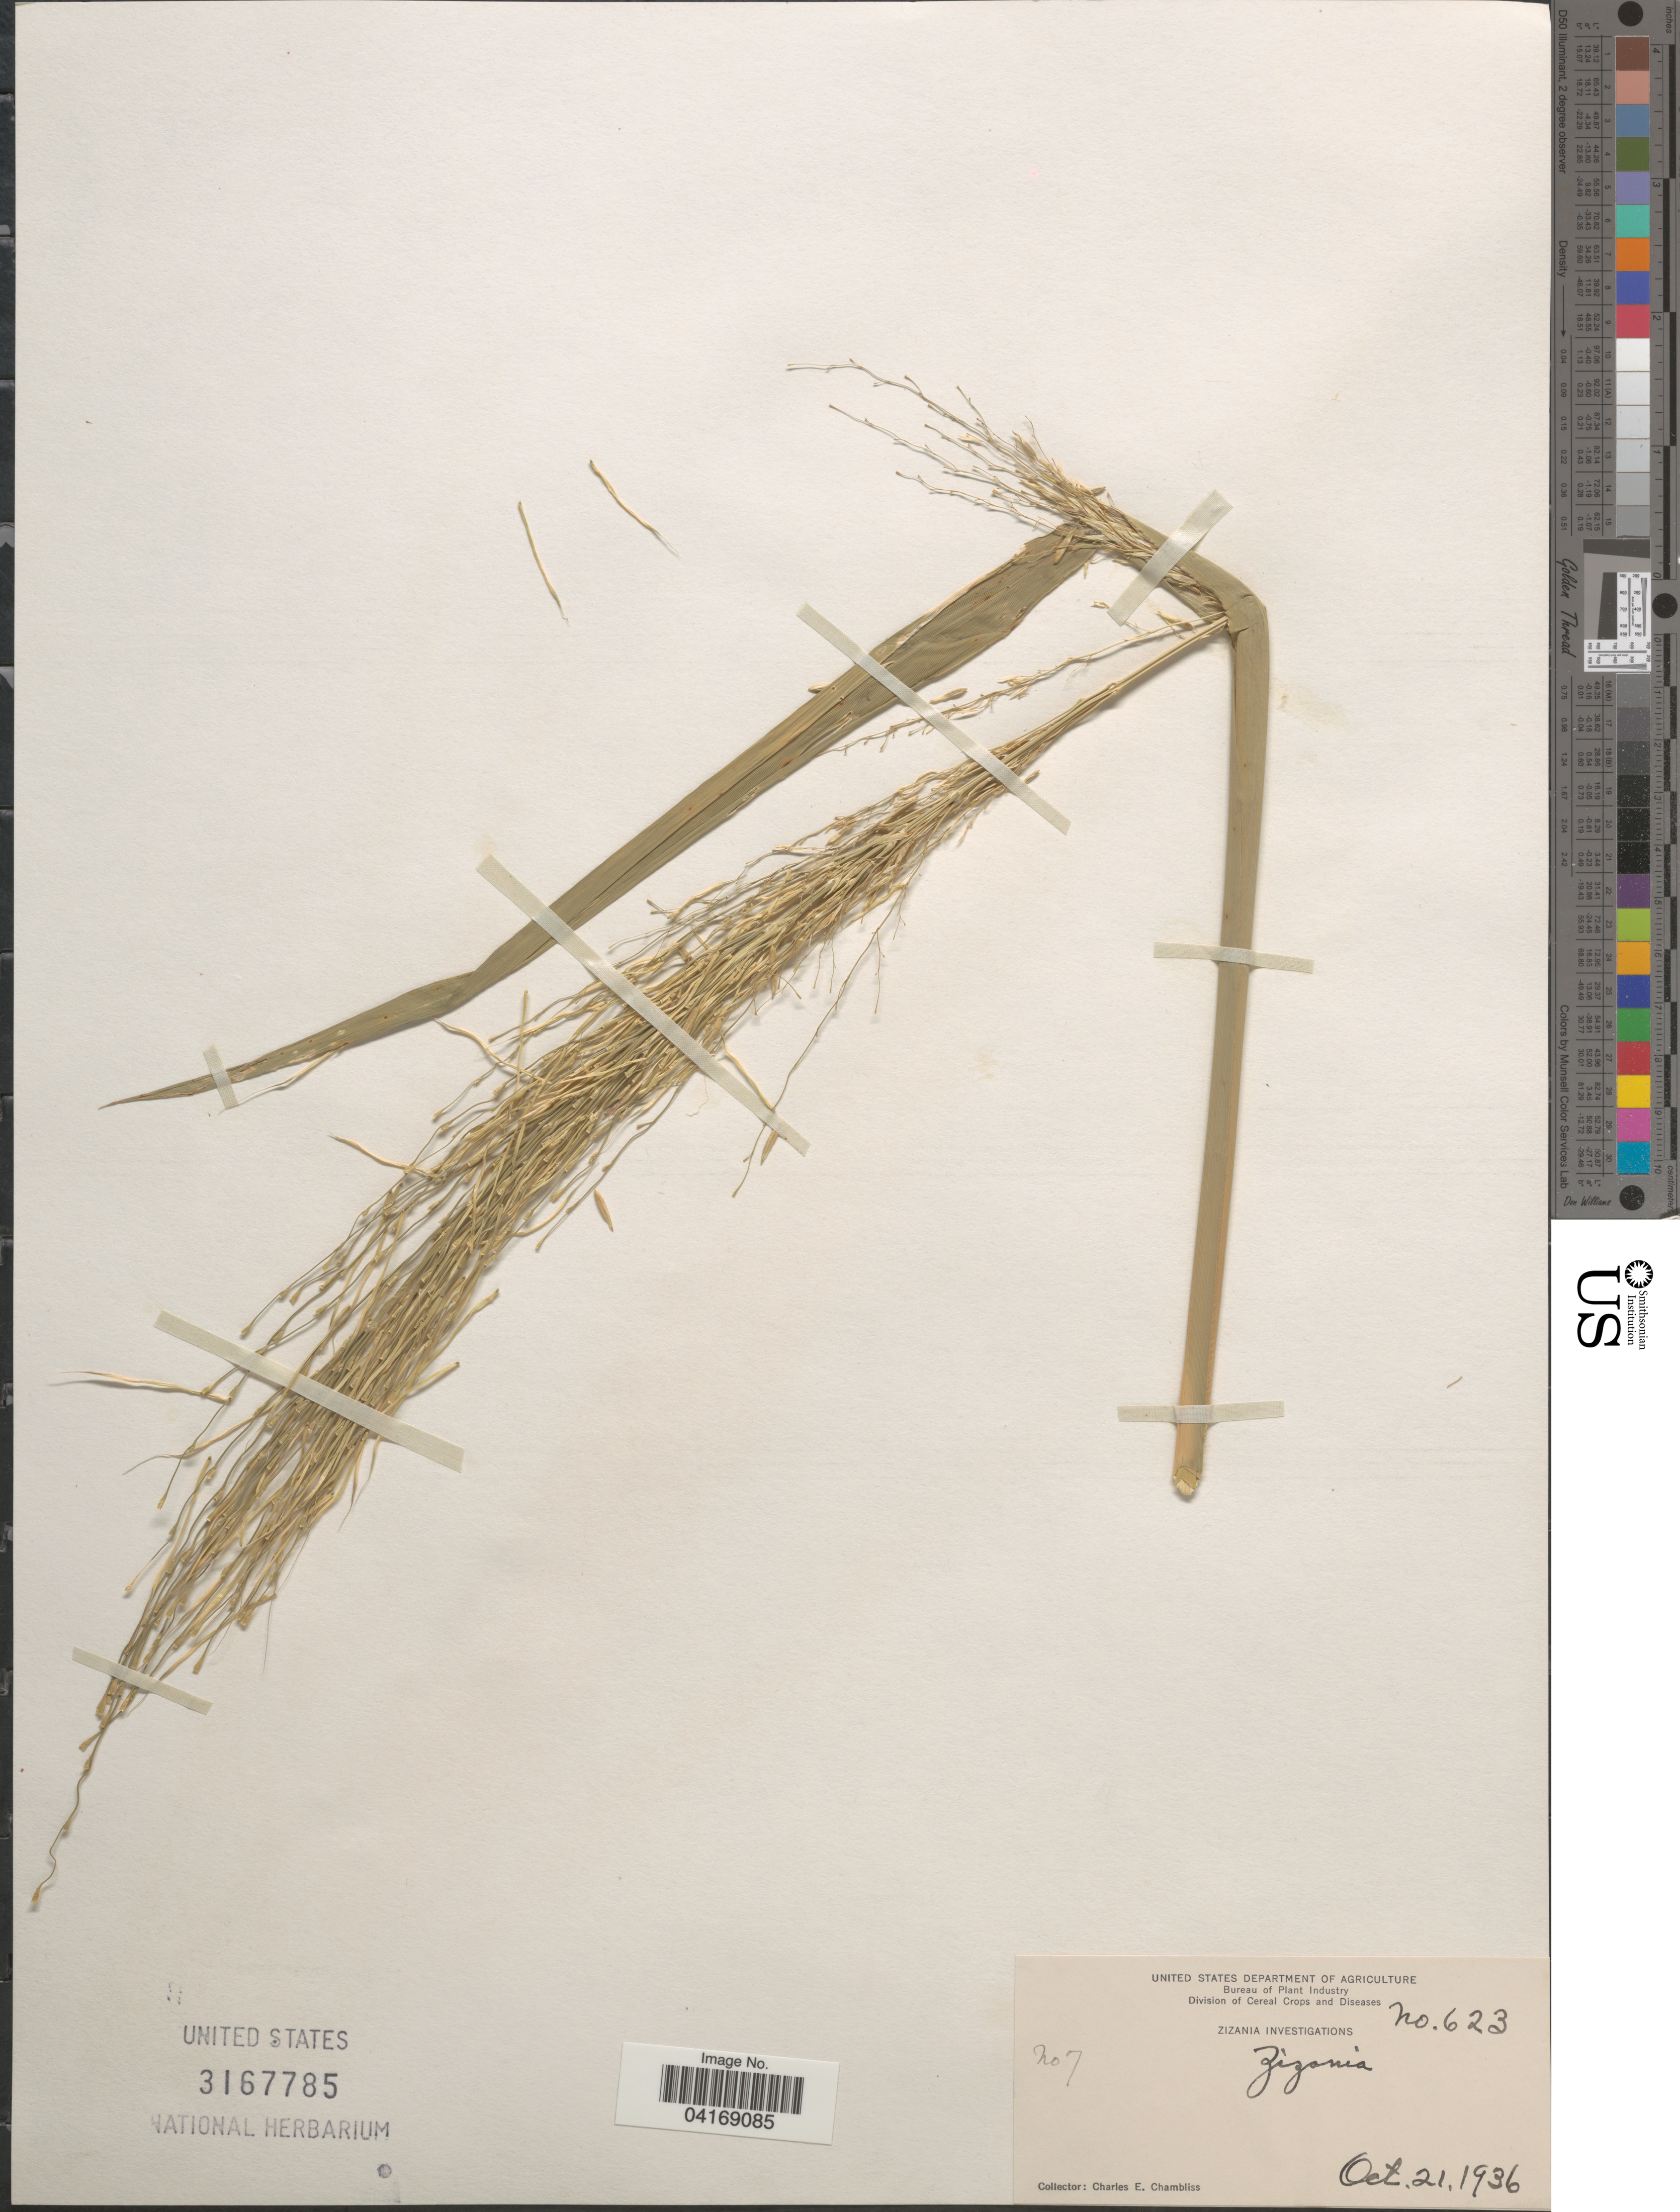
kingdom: Plantae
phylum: Tracheophyta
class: Liliopsida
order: Poales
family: Poaceae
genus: Zizania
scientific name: Zizania sp.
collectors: C. Chambliss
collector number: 623/7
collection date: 1936-10-21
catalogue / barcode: US 3167785